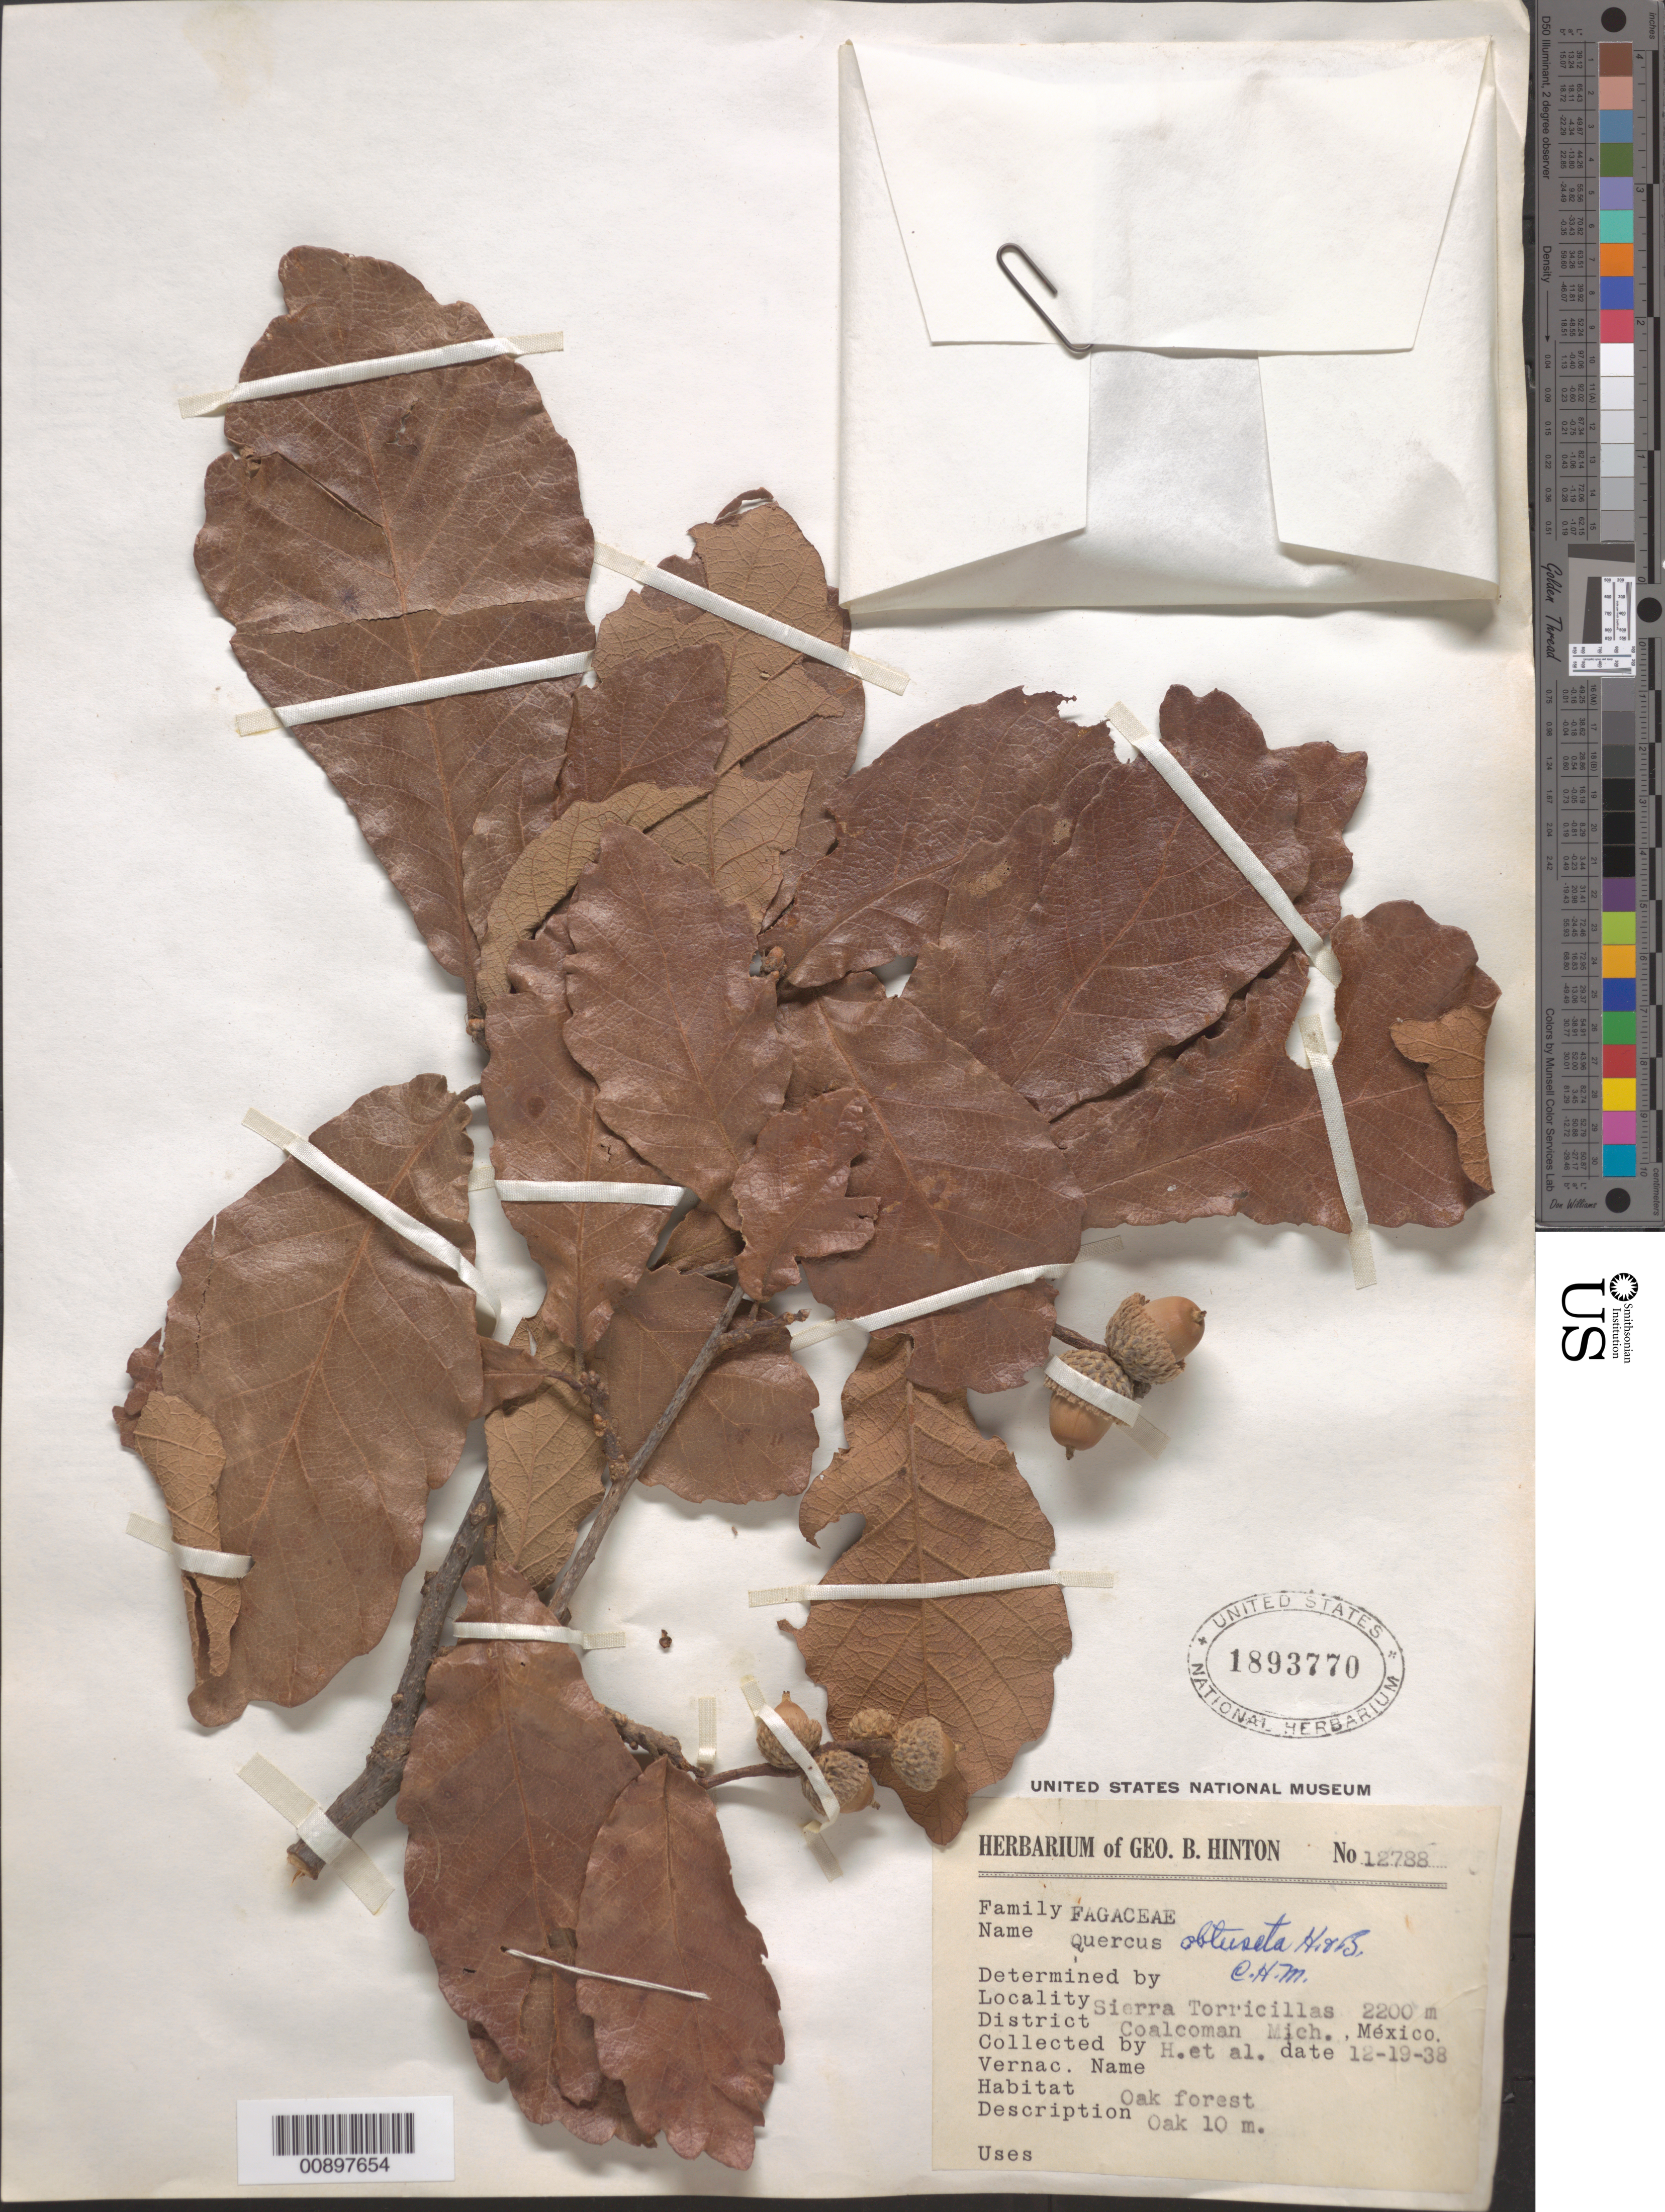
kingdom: Plantae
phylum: Tracheophyta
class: Magnoliopsida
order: Fagales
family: Fagaceae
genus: Quercus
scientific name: Quercus obtusata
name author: Humb. & Bonpl.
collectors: G. B. Hinton & et al.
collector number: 12788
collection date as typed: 19 Dec 1938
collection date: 1938-12-19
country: Mexico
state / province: Michoacán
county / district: Coalcomán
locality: Sierra Torricillas, District Coalcomán, Michoacán.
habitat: Oak forest.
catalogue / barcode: US 1893770